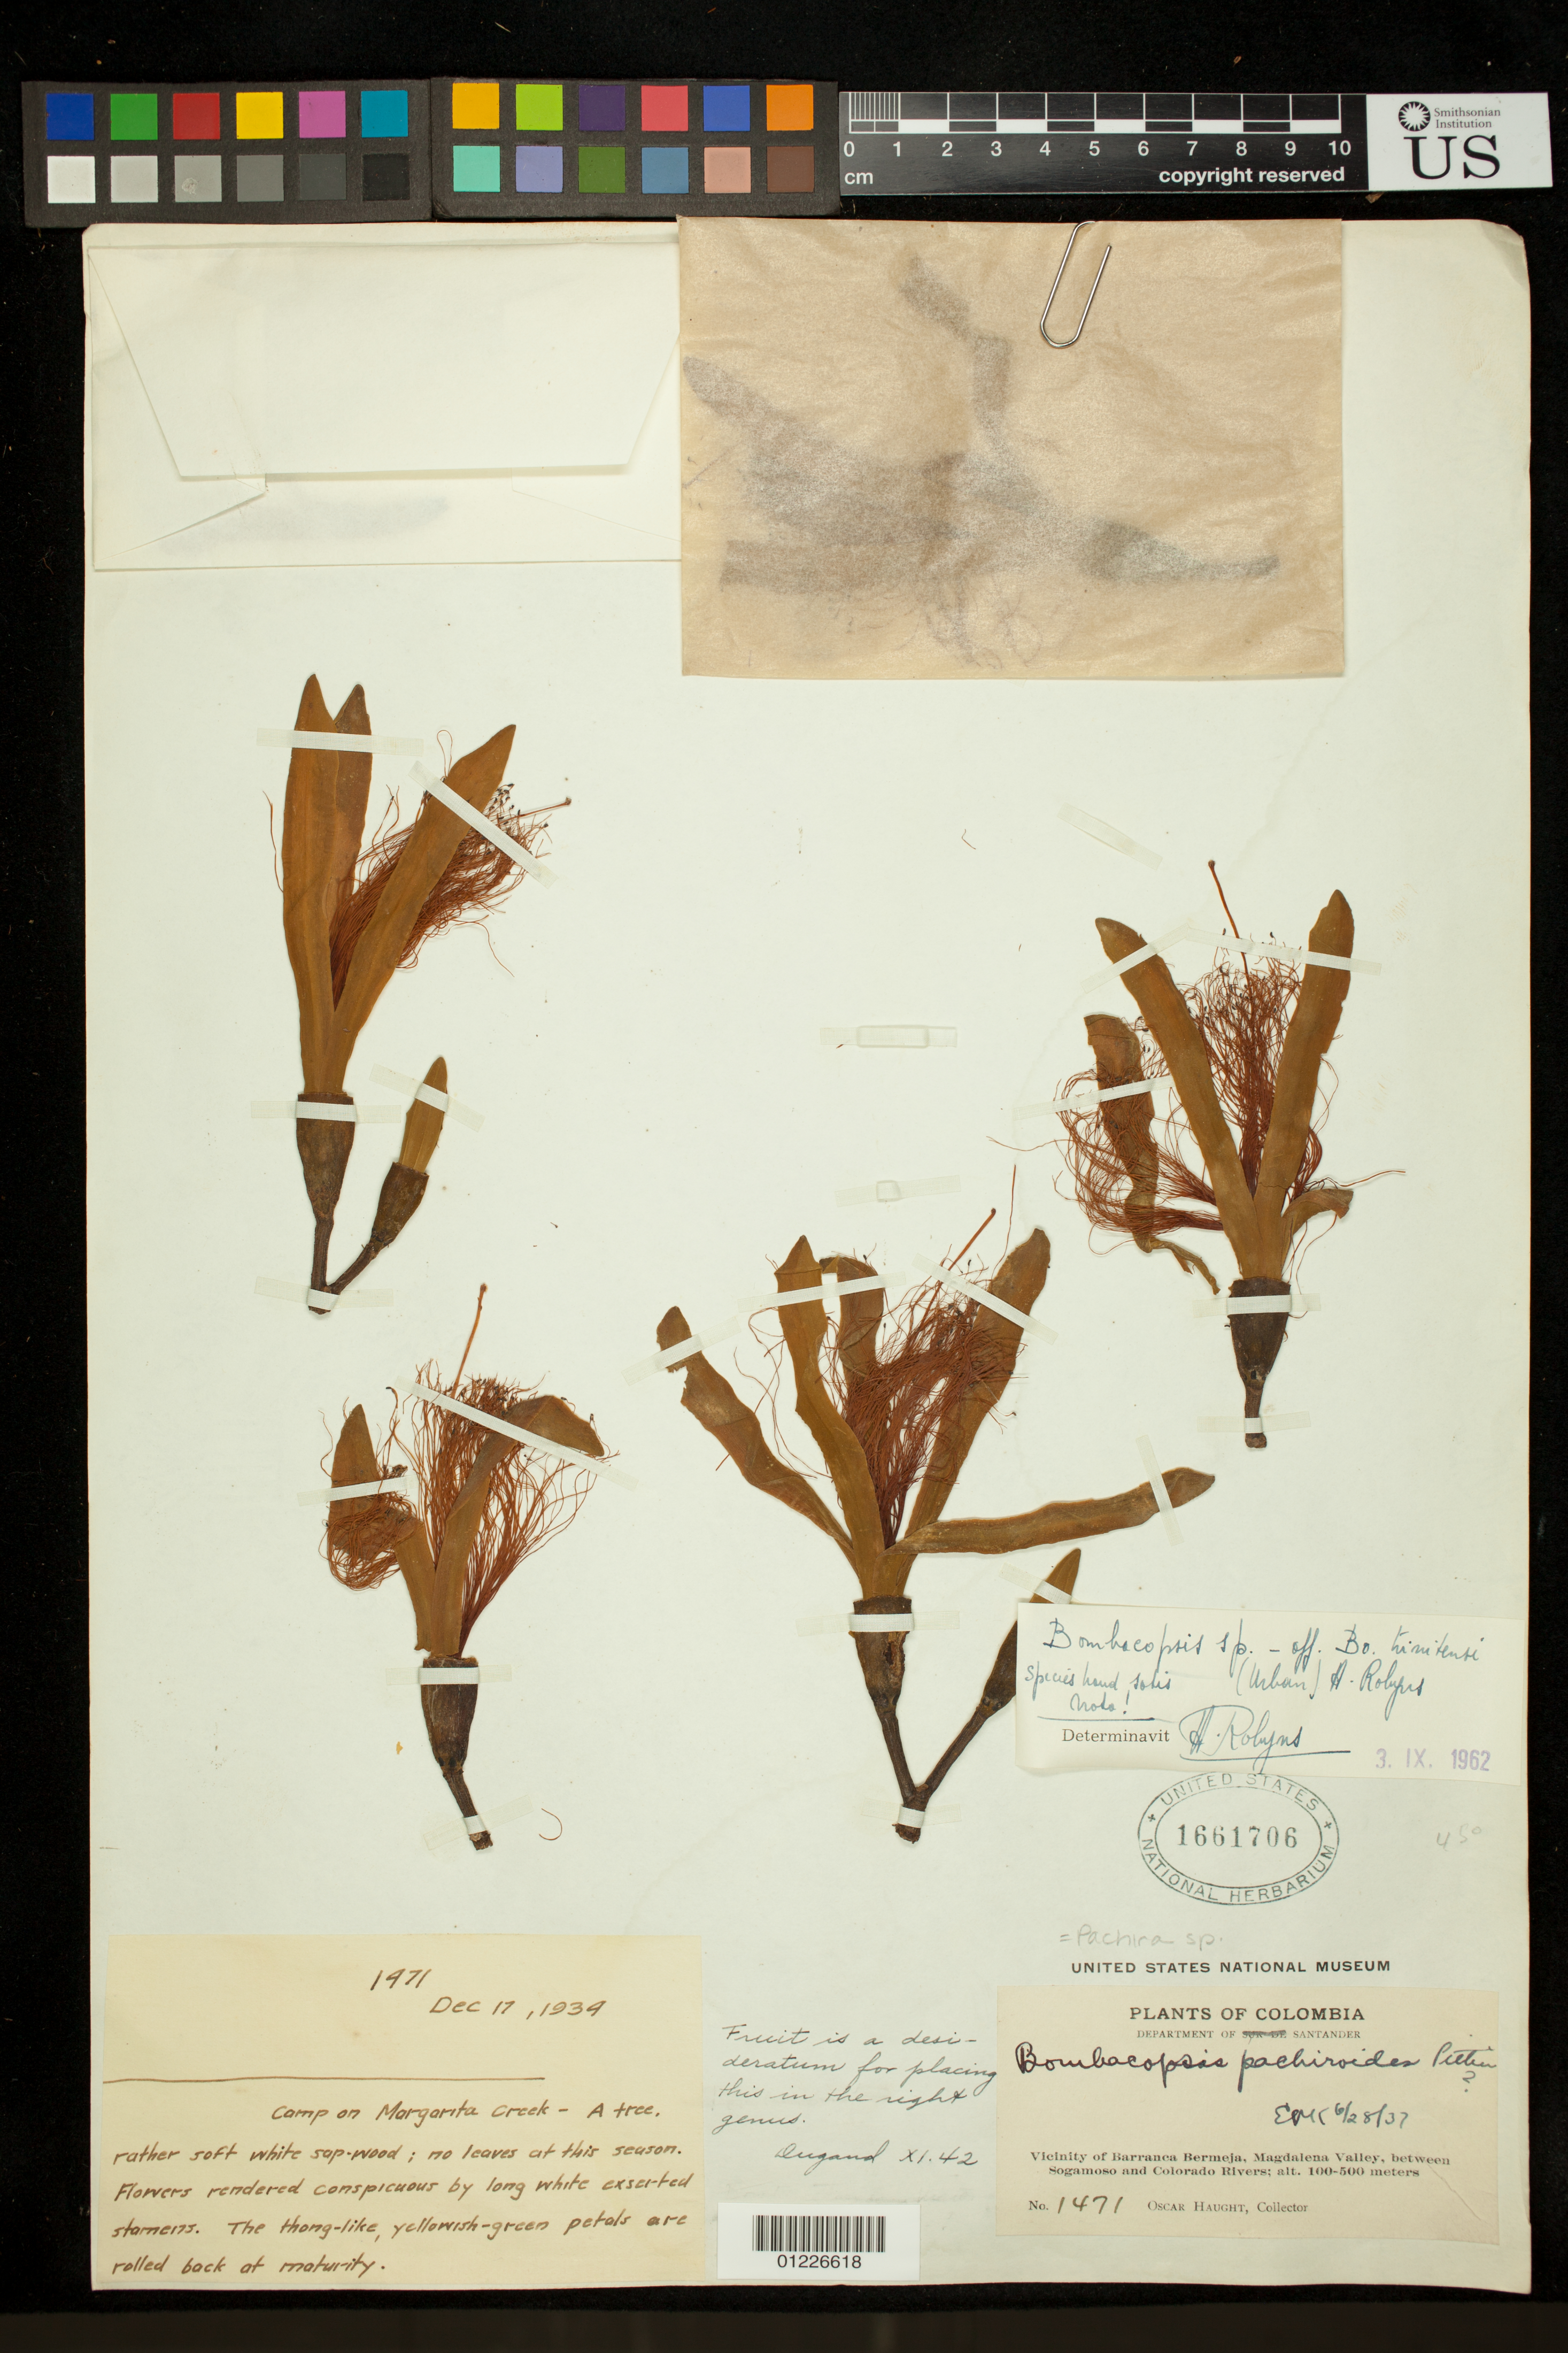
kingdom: Plantae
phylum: Tracheophyta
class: Magnoliopsida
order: Malvales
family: Malvaceae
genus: Pachira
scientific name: Pachira sp.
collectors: O. Haught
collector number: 1471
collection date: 1937-06-28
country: Colombia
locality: Vicinity of Barranca Bermeja, Magdalena Valley, between Sogamoso and Colorado Rivers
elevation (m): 100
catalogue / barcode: US 1661706